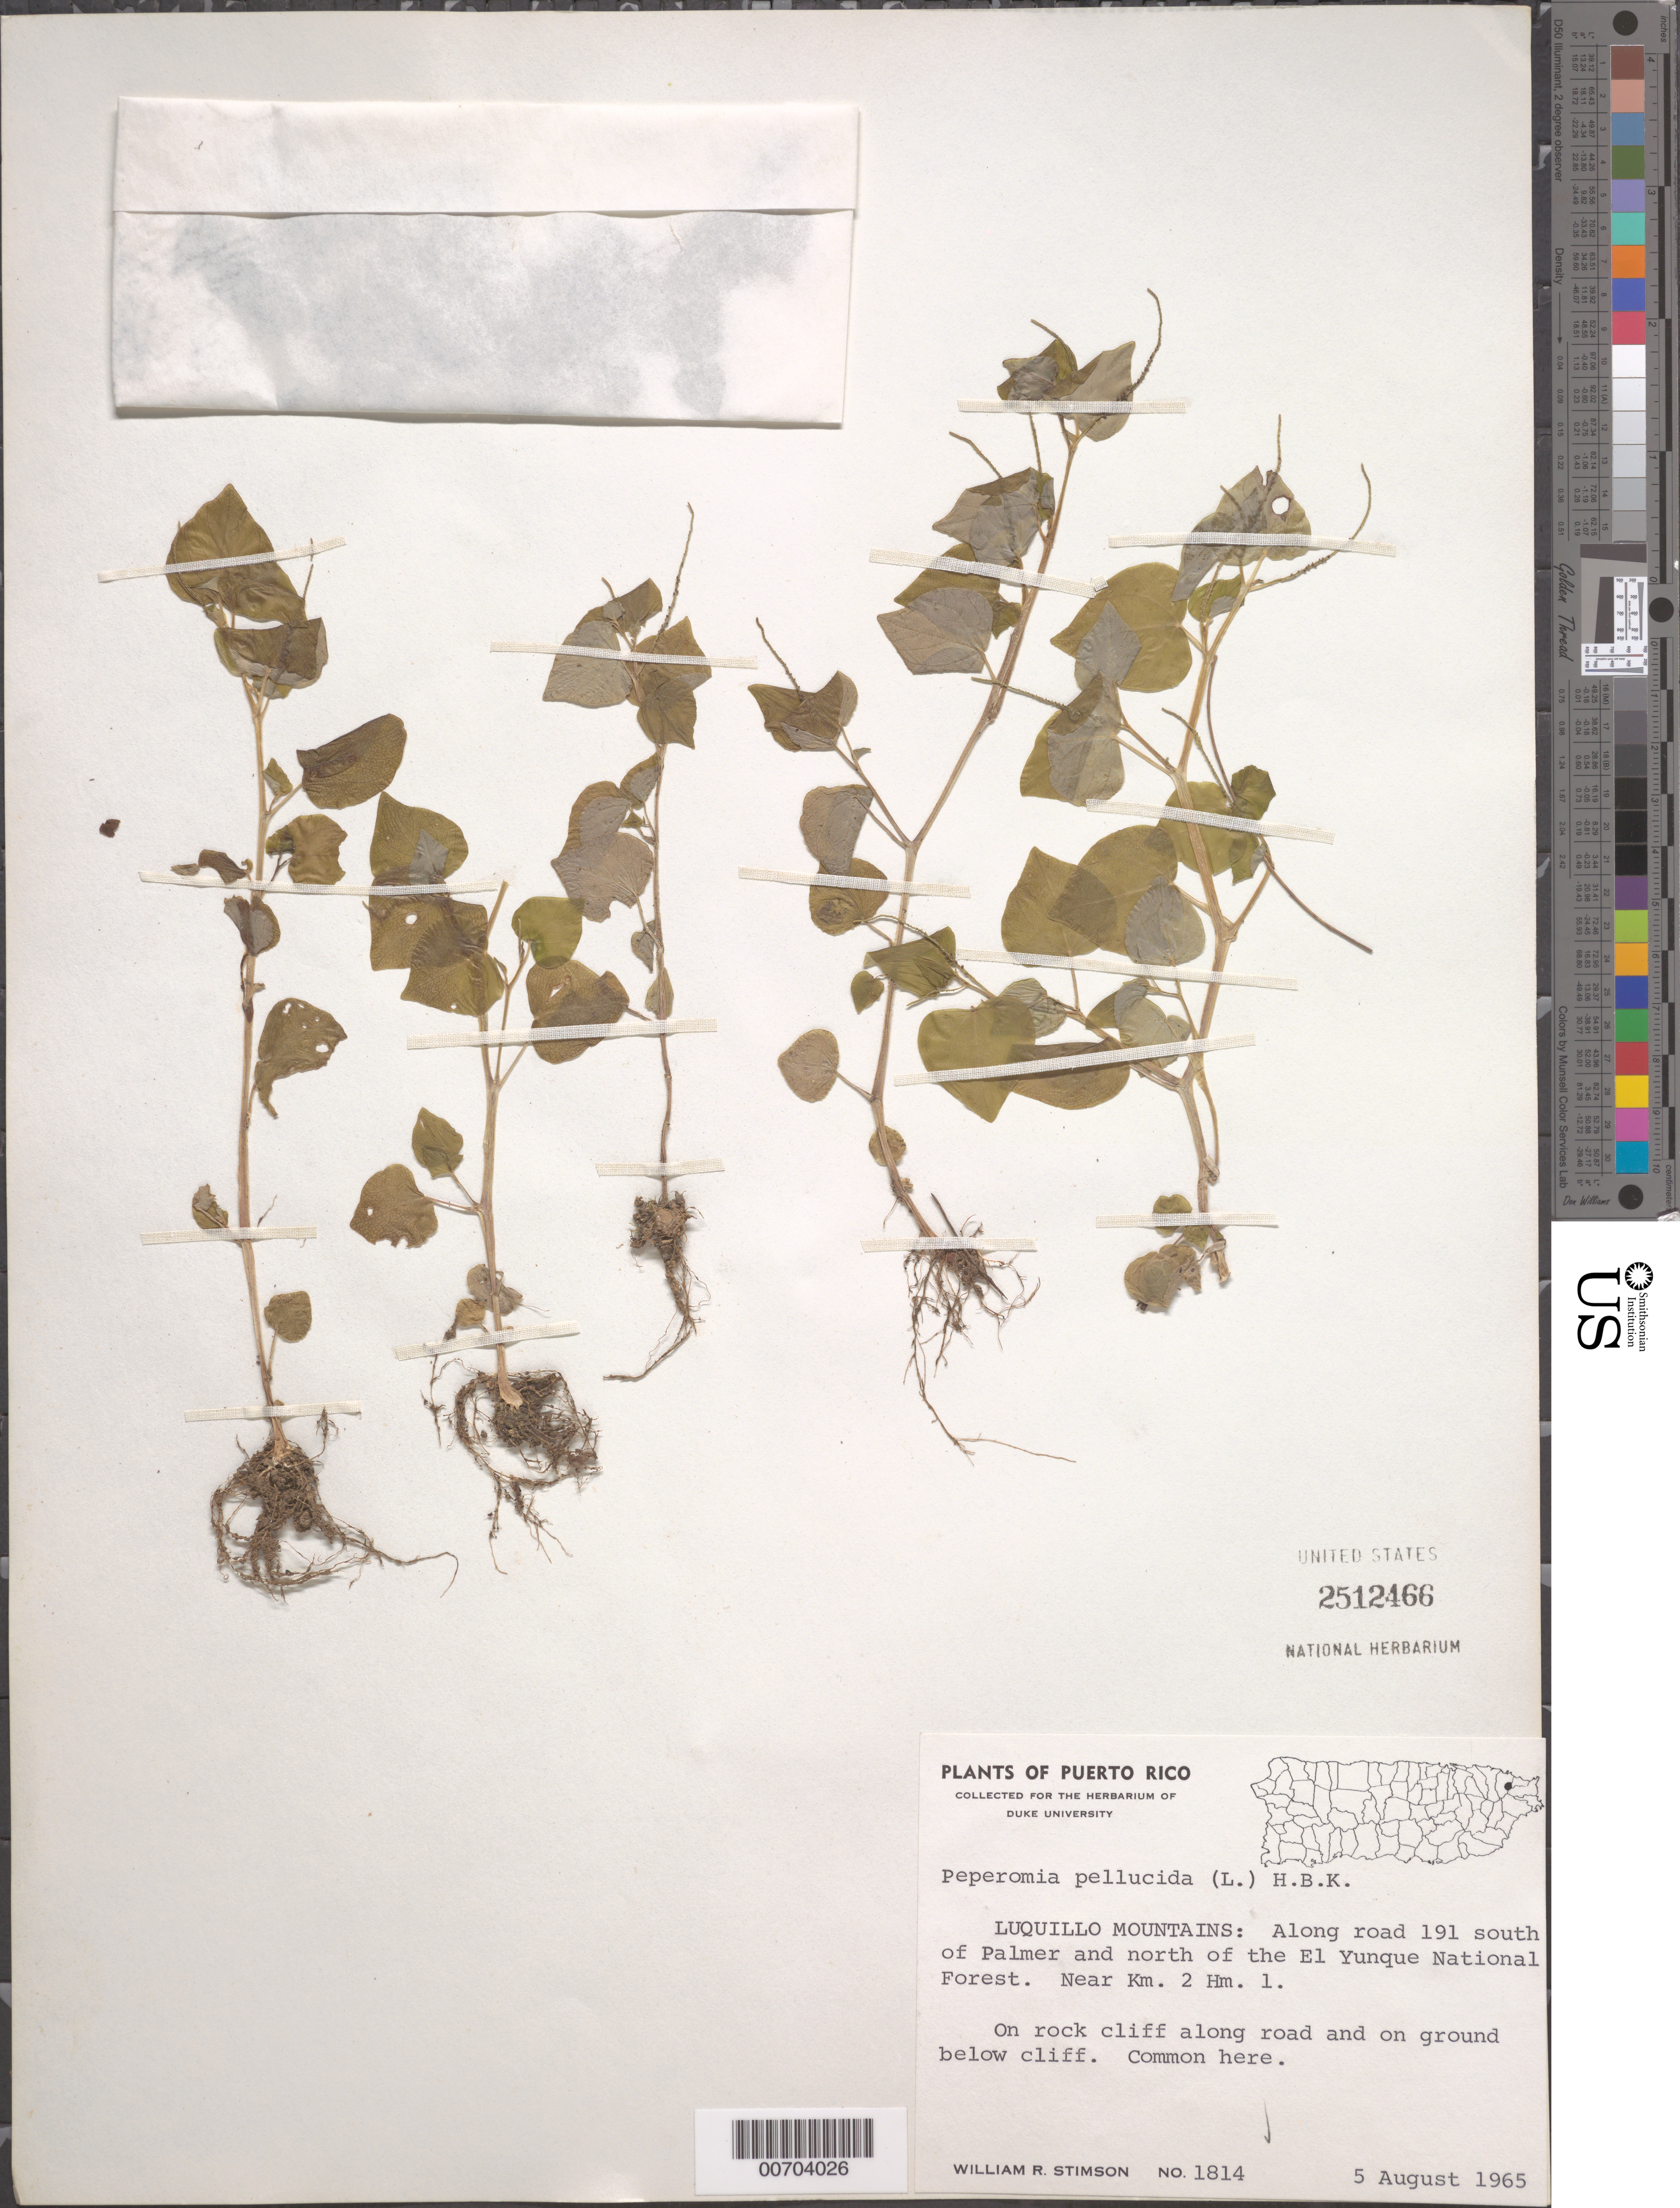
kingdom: Plantae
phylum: Tracheophyta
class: Magnoliopsida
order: Piperales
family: Piperaceae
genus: Peperomia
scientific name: Peperomia pellucida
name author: (L.) Kunth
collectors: W. R. Stimson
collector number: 1814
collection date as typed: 05 Aug 1965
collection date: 1965-08-05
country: Puerto Rico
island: Greater Antilles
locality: Luquillo Mts: along road 191 S of Palmer and N of the El Yunque Natl. Forest. Near Km 2 Hm 1.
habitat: On rock cliff along road and on ground below cliff.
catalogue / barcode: US 2512466